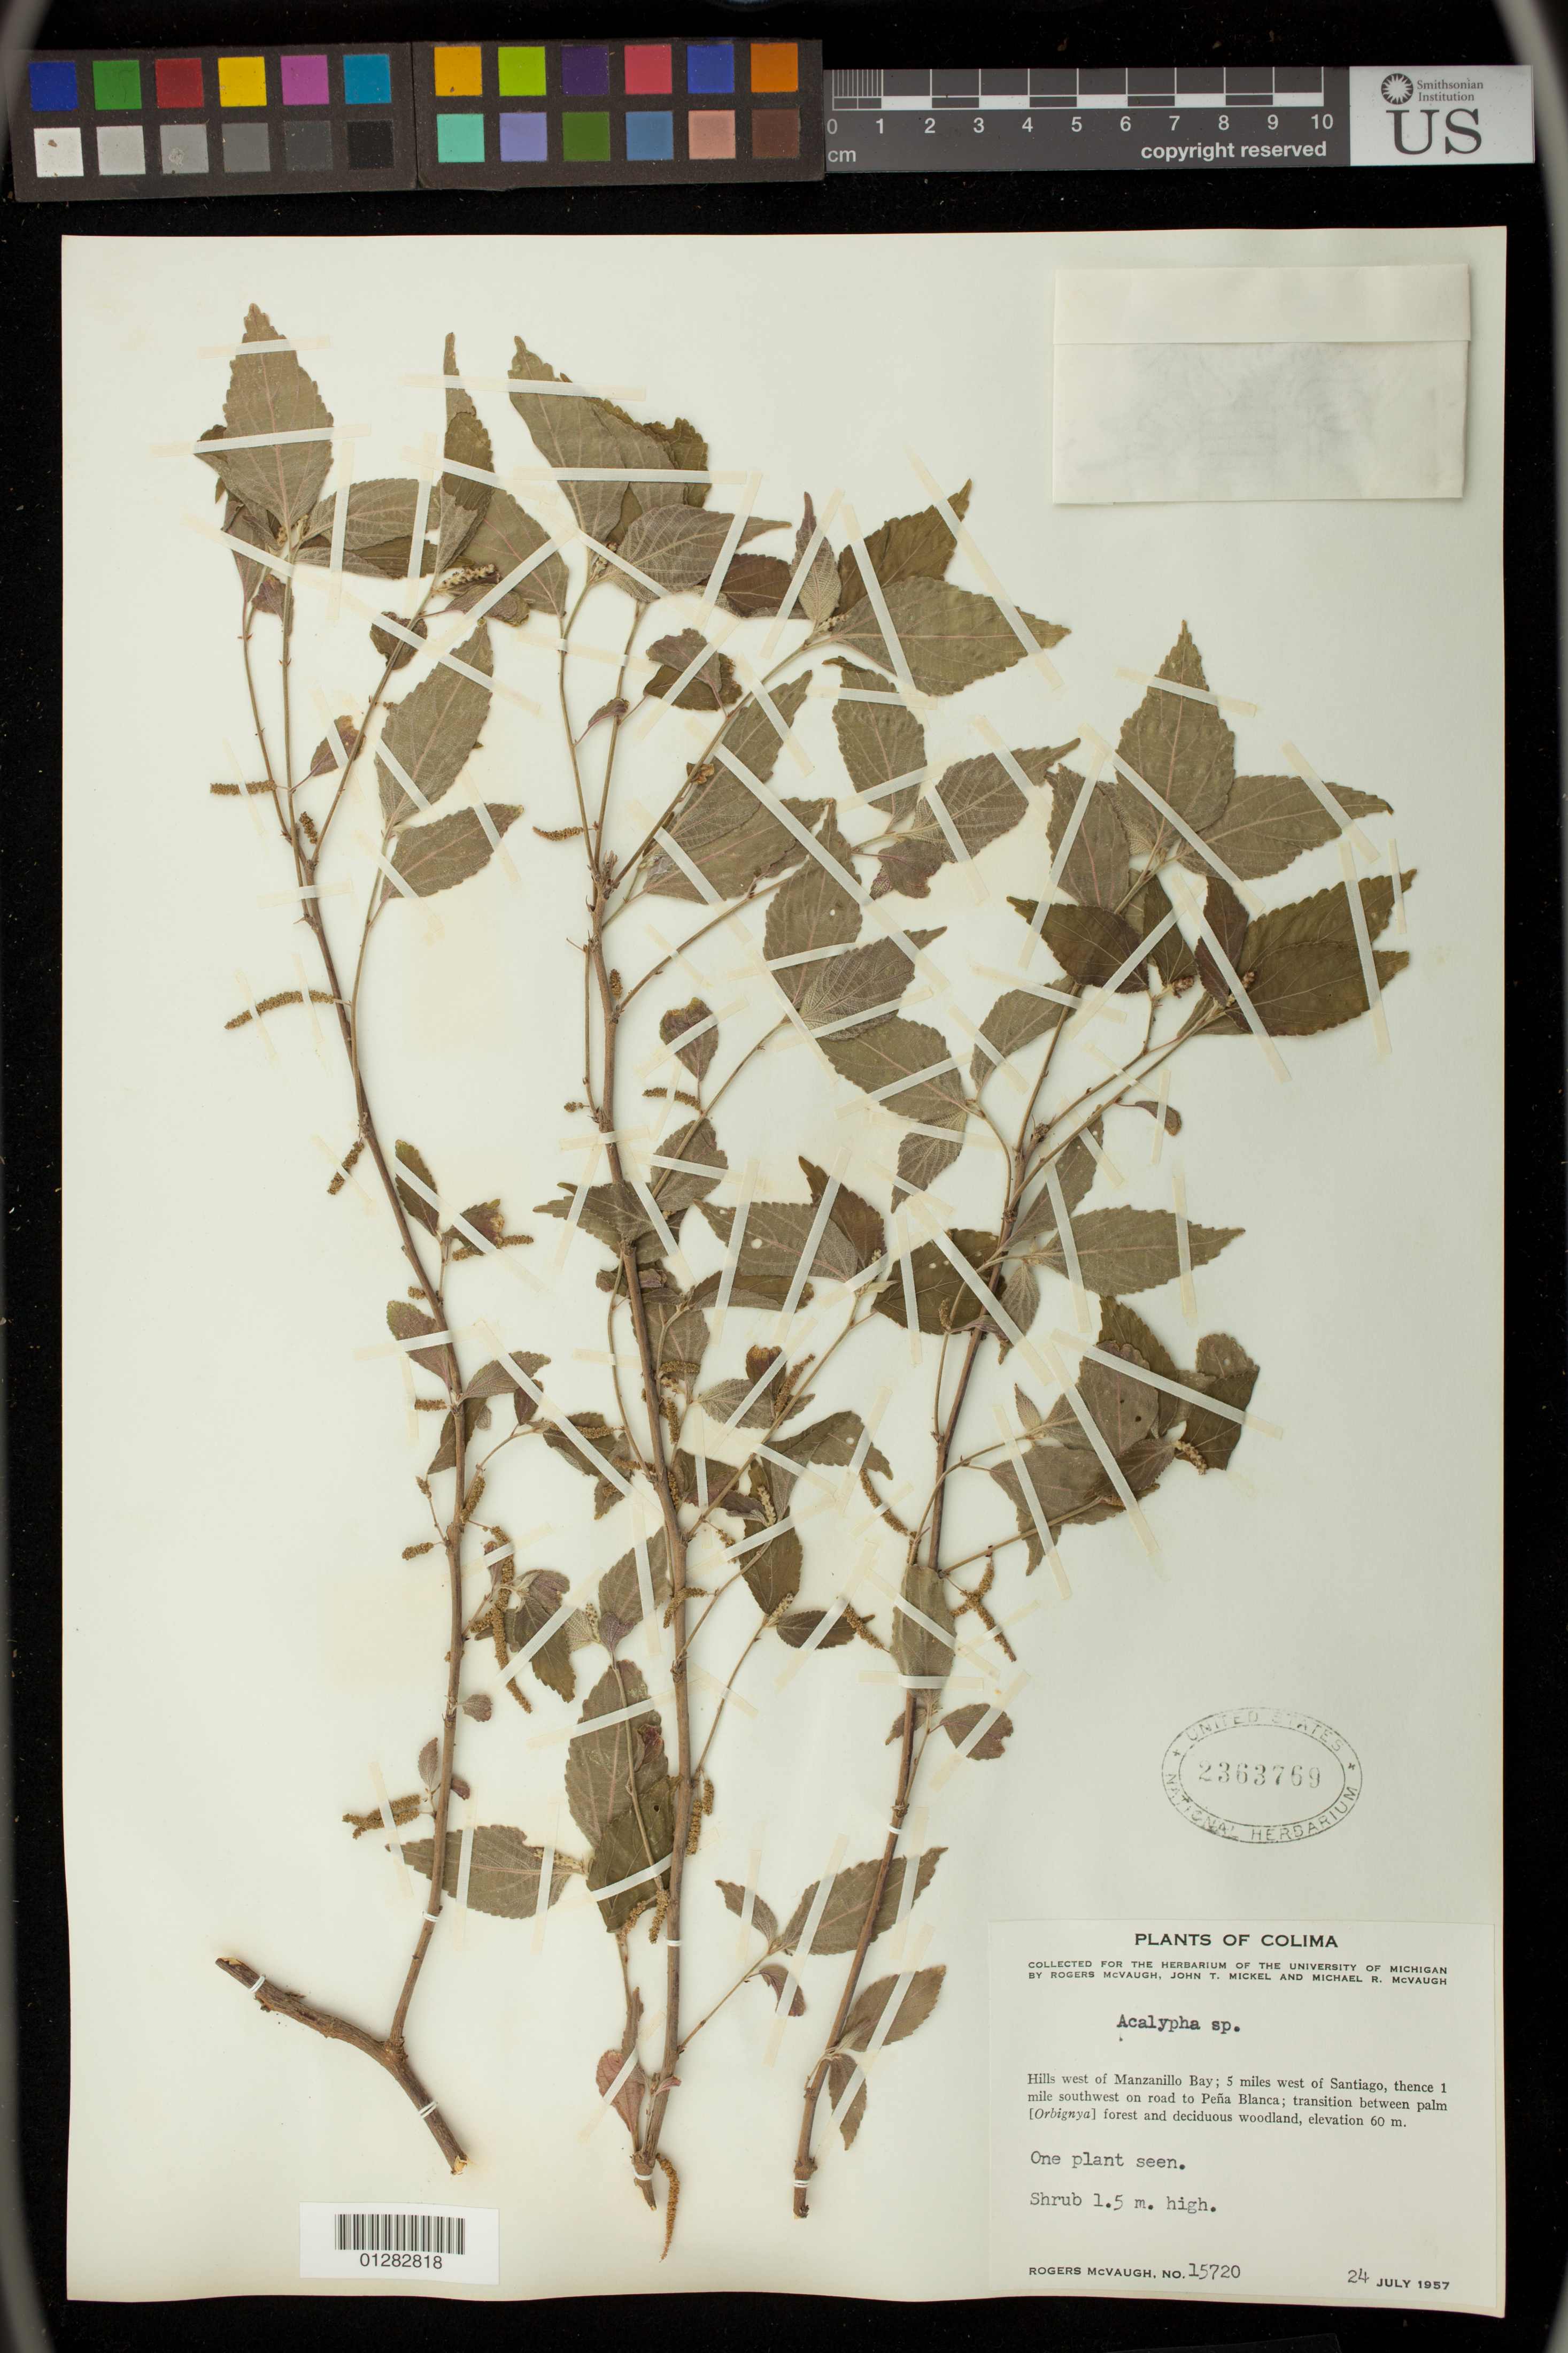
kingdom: Plantae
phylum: Tracheophyta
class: Magnoliopsida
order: Malpighiales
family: Euphorbiaceae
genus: Acalypha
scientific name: Acalypha sp.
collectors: R. McVaugh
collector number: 15720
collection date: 1957-07-24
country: Mexico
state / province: Colima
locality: Hills west of Manzanillo Bay; 5 miles west of Santiago, thence 1 mile southwest on roadd to Pena Blanca; transistion between palm (Orbignya) forest and deciduous woodland, elevation 60m,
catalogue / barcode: US 2363769